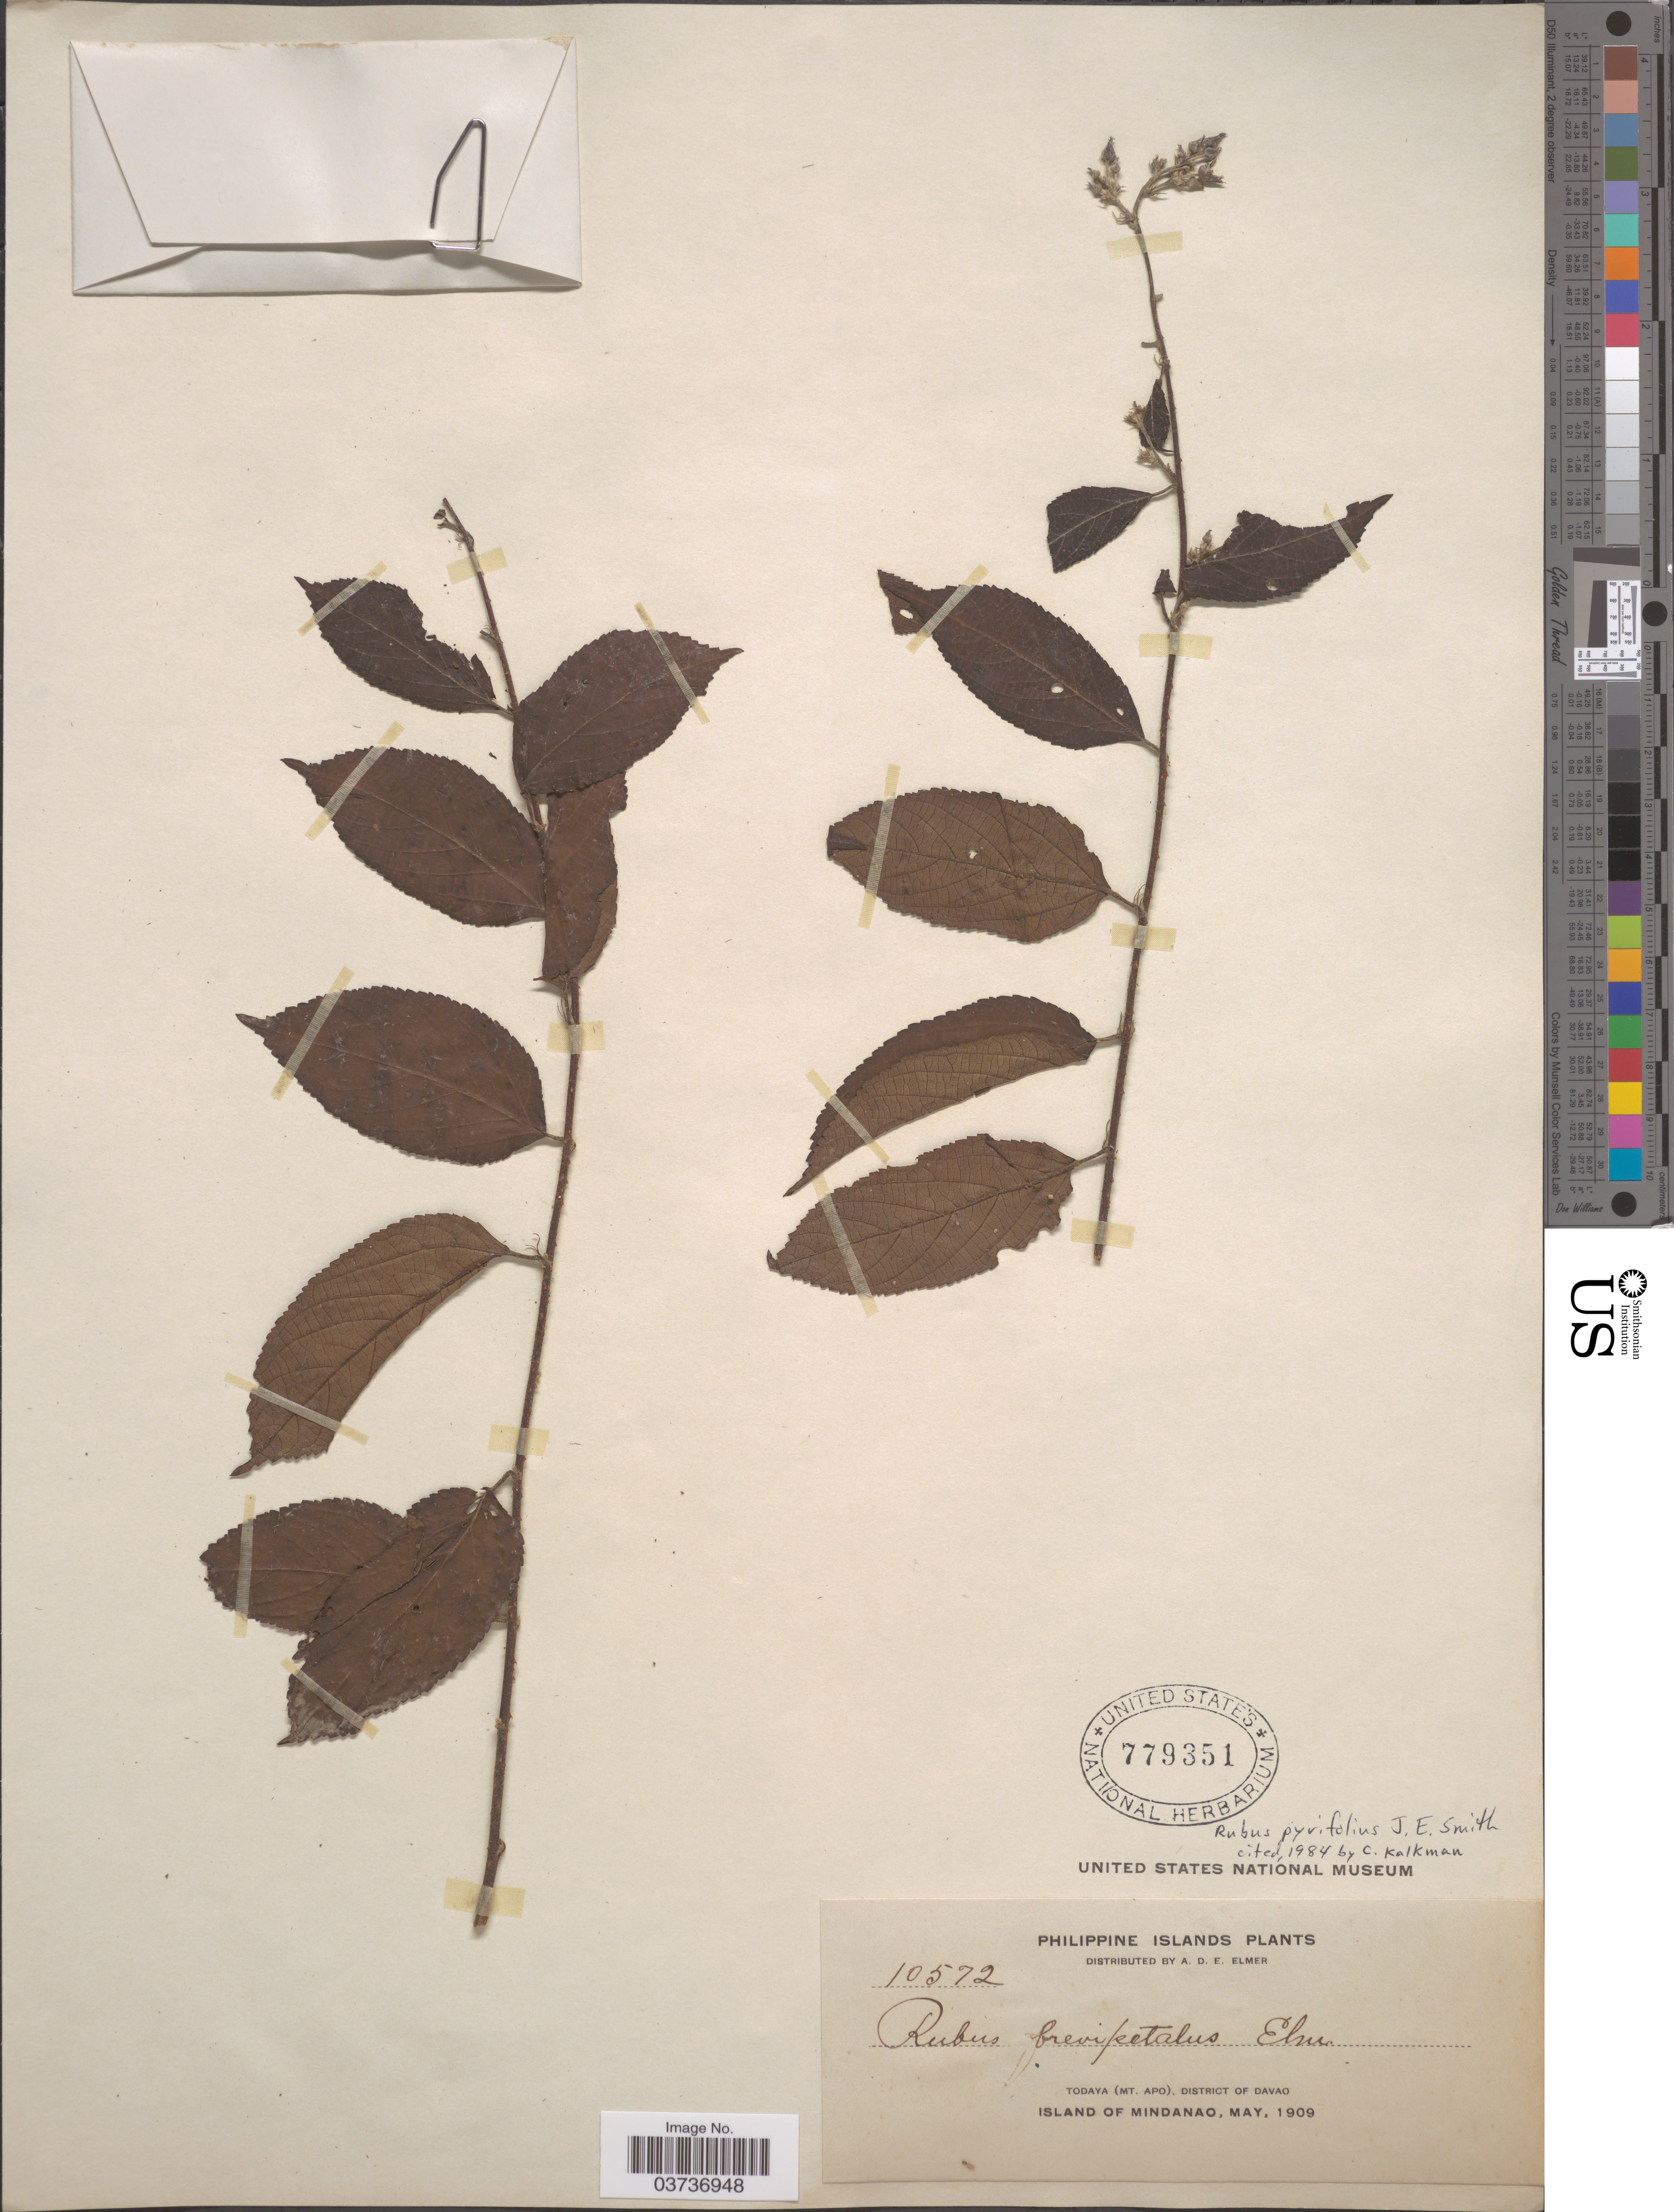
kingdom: Plantae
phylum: Tracheophyta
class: Magnoliopsida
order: Rosales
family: Rosaceae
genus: Rubus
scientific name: Rubus pyrifolius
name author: Sm.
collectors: A. D. E. Elmer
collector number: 10572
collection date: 1909-05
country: Philippines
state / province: Davao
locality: Todaya (Mt. Apo), District of Davao. Island of Mindanao.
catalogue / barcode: US 779351